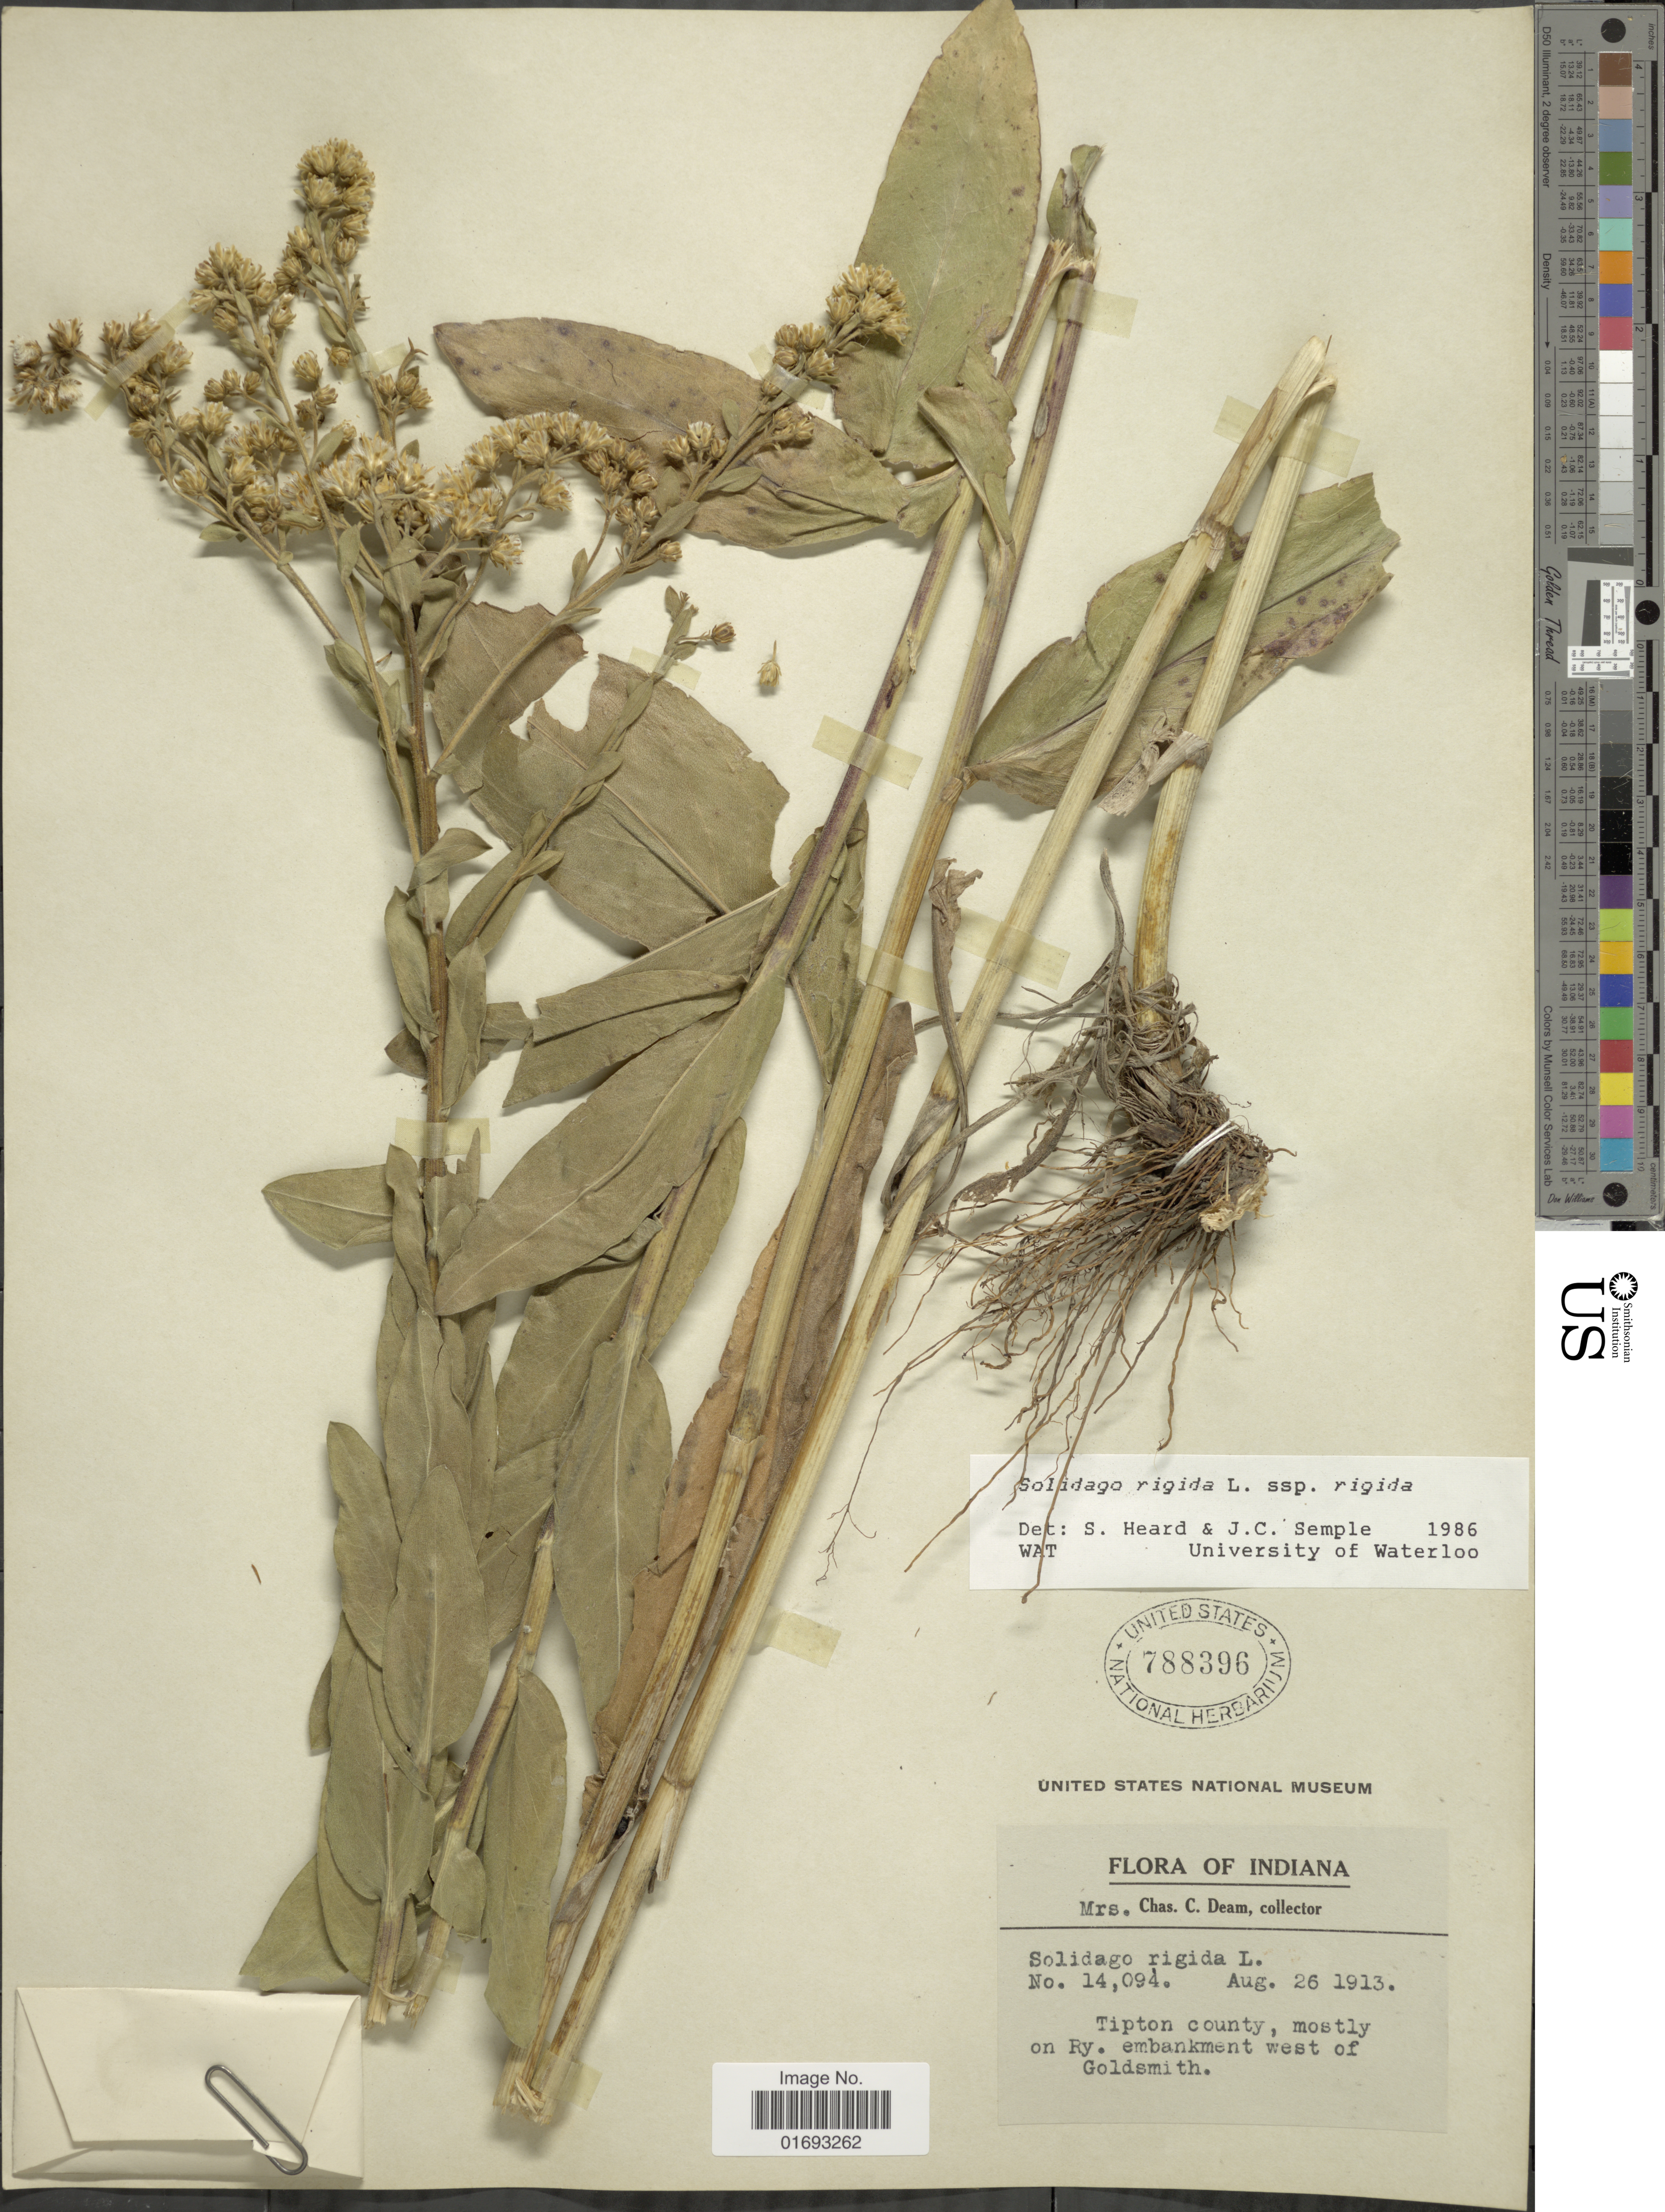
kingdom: Plantae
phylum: Tracheophyta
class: Magnoliopsida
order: Asterales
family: Asteraceae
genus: Oligoneuron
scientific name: Oligoneuron rigidum var. rigidum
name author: (L.) Small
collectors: S. A. Deam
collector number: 14094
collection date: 1913-08-26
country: United States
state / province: Indiana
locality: Tipton County, mostly on ry., embankment west of Goldsmith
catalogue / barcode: US 78396